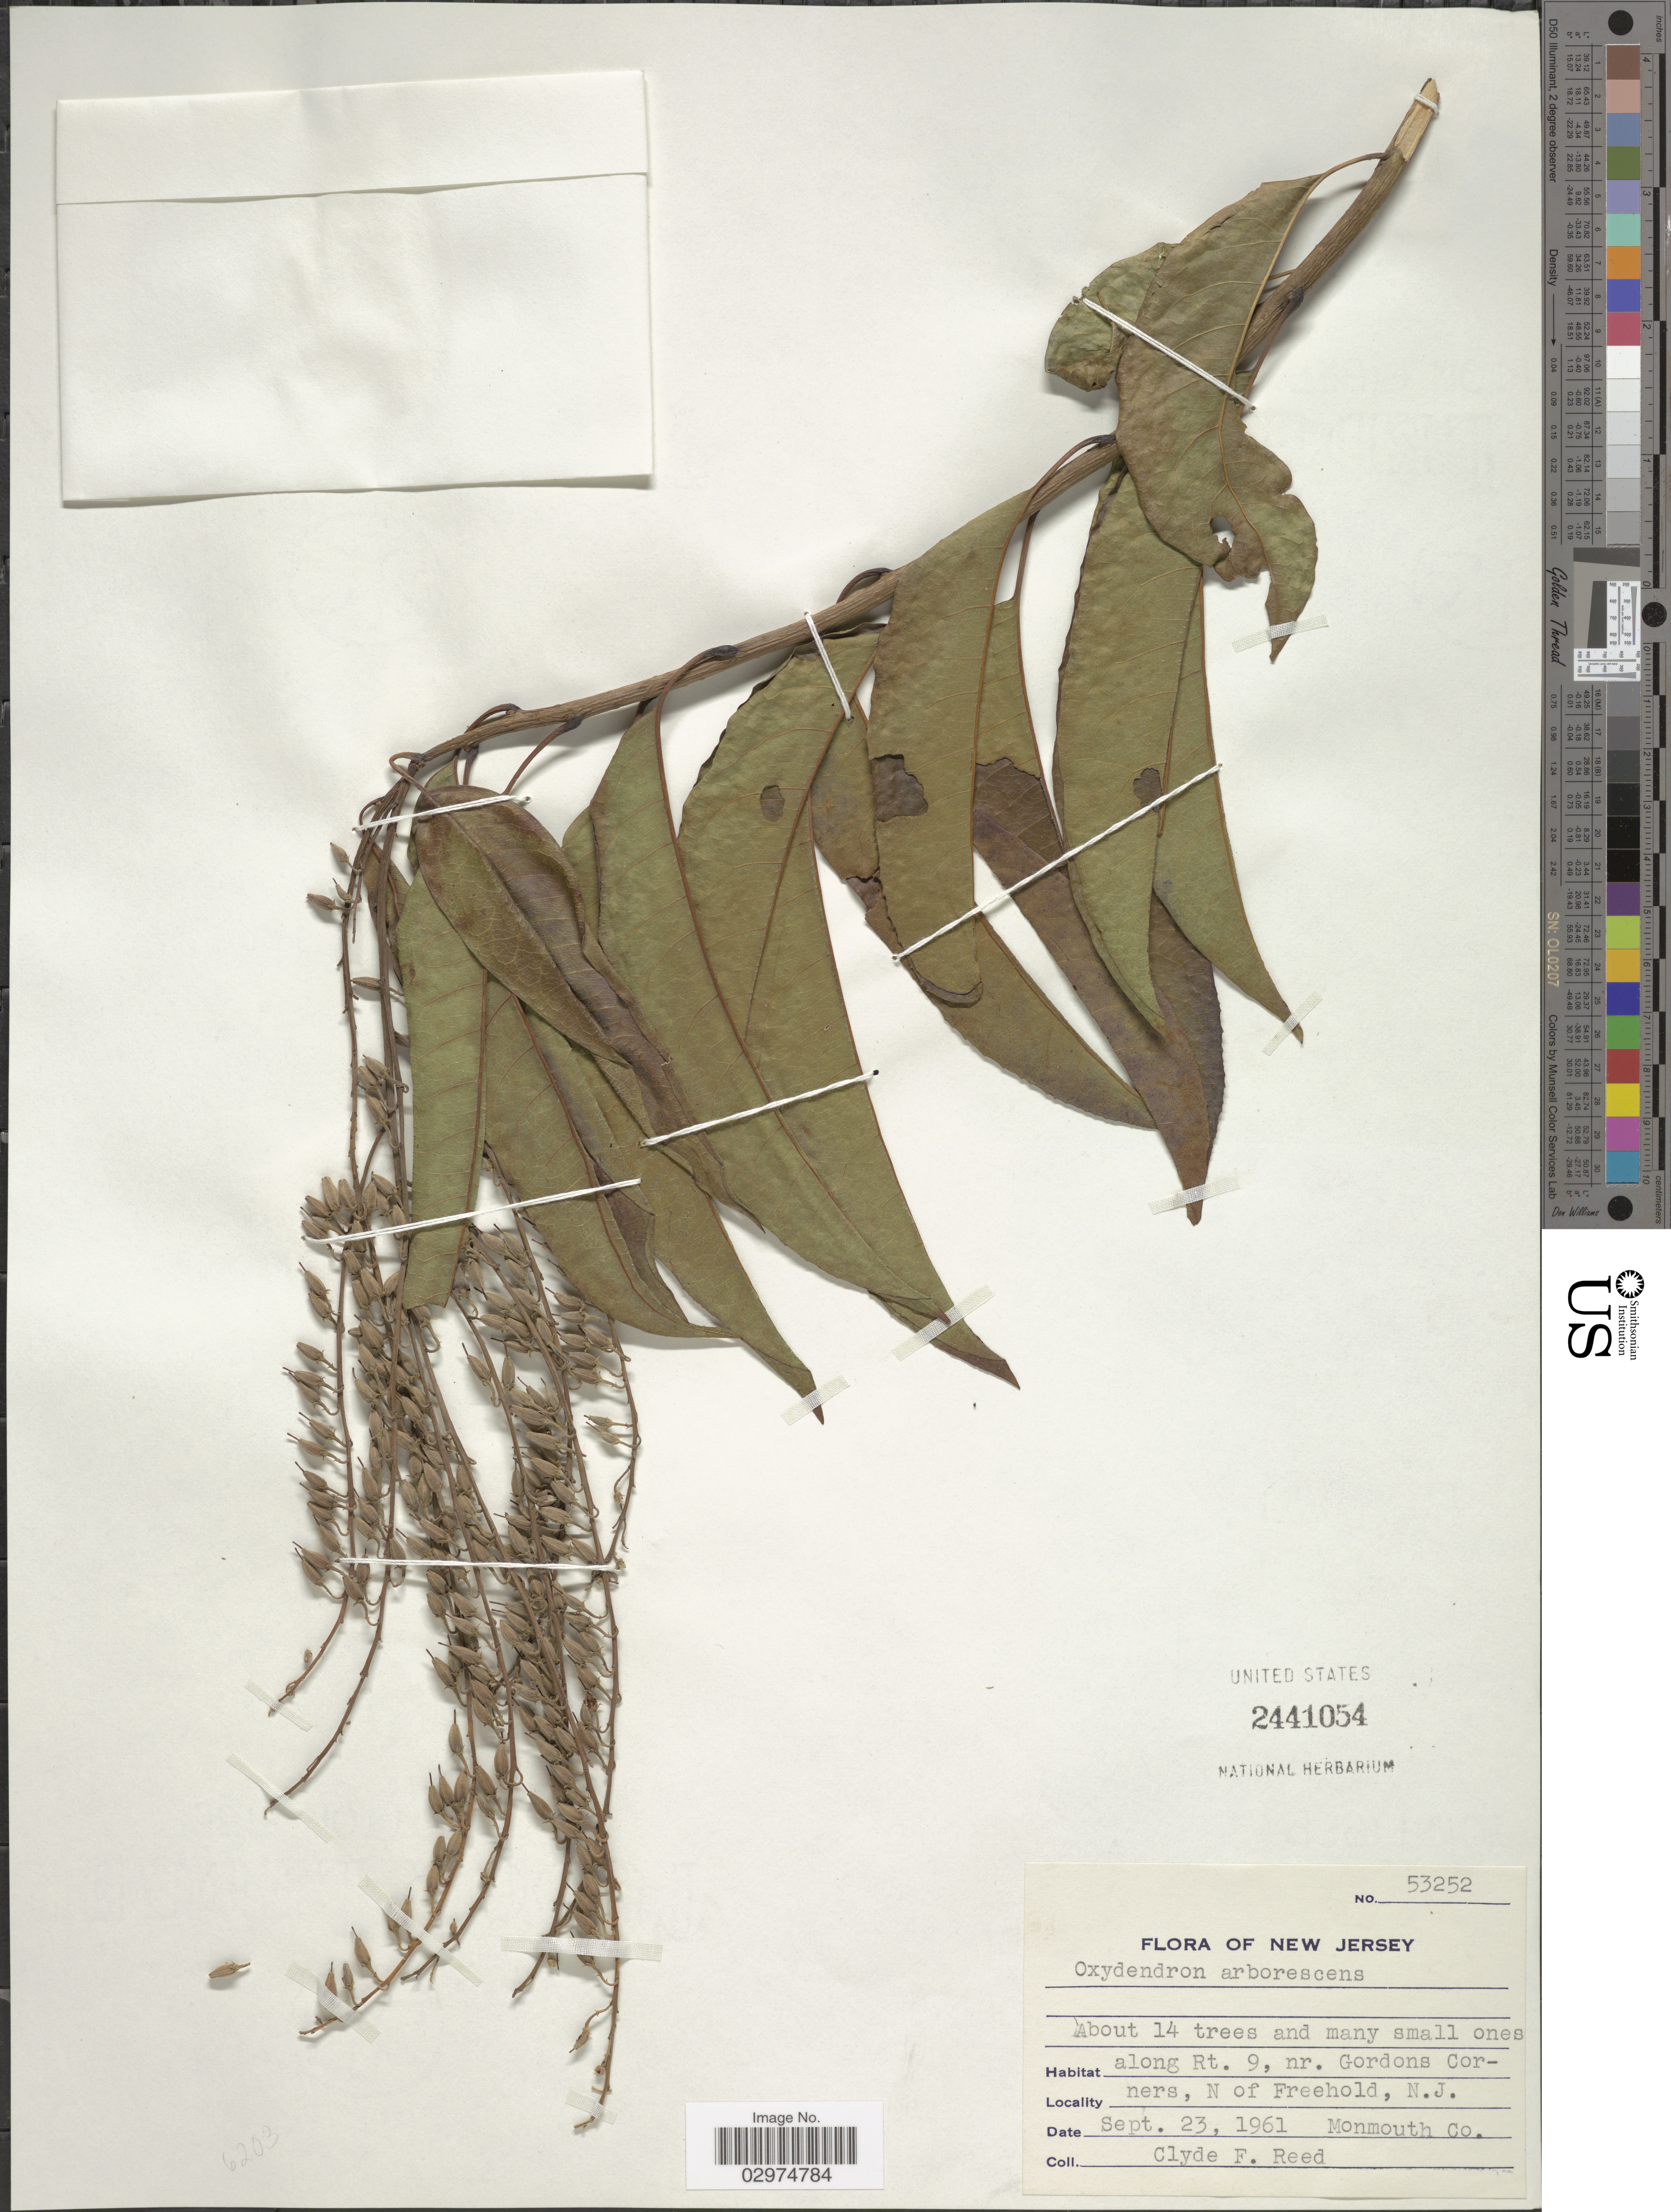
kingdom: Plantae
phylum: Tracheophyta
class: Magnoliopsida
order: Ericales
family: Ericaceae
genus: Oxydendrum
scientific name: Oxydendrum arboreum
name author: (L.) DC.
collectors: C. F. Reed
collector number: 53252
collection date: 1961-09-23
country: United States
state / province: New Jersey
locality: Along Rt. 9, nr. Gordons Corners, N of Freehold, Monmouth Co.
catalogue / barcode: US 2441054